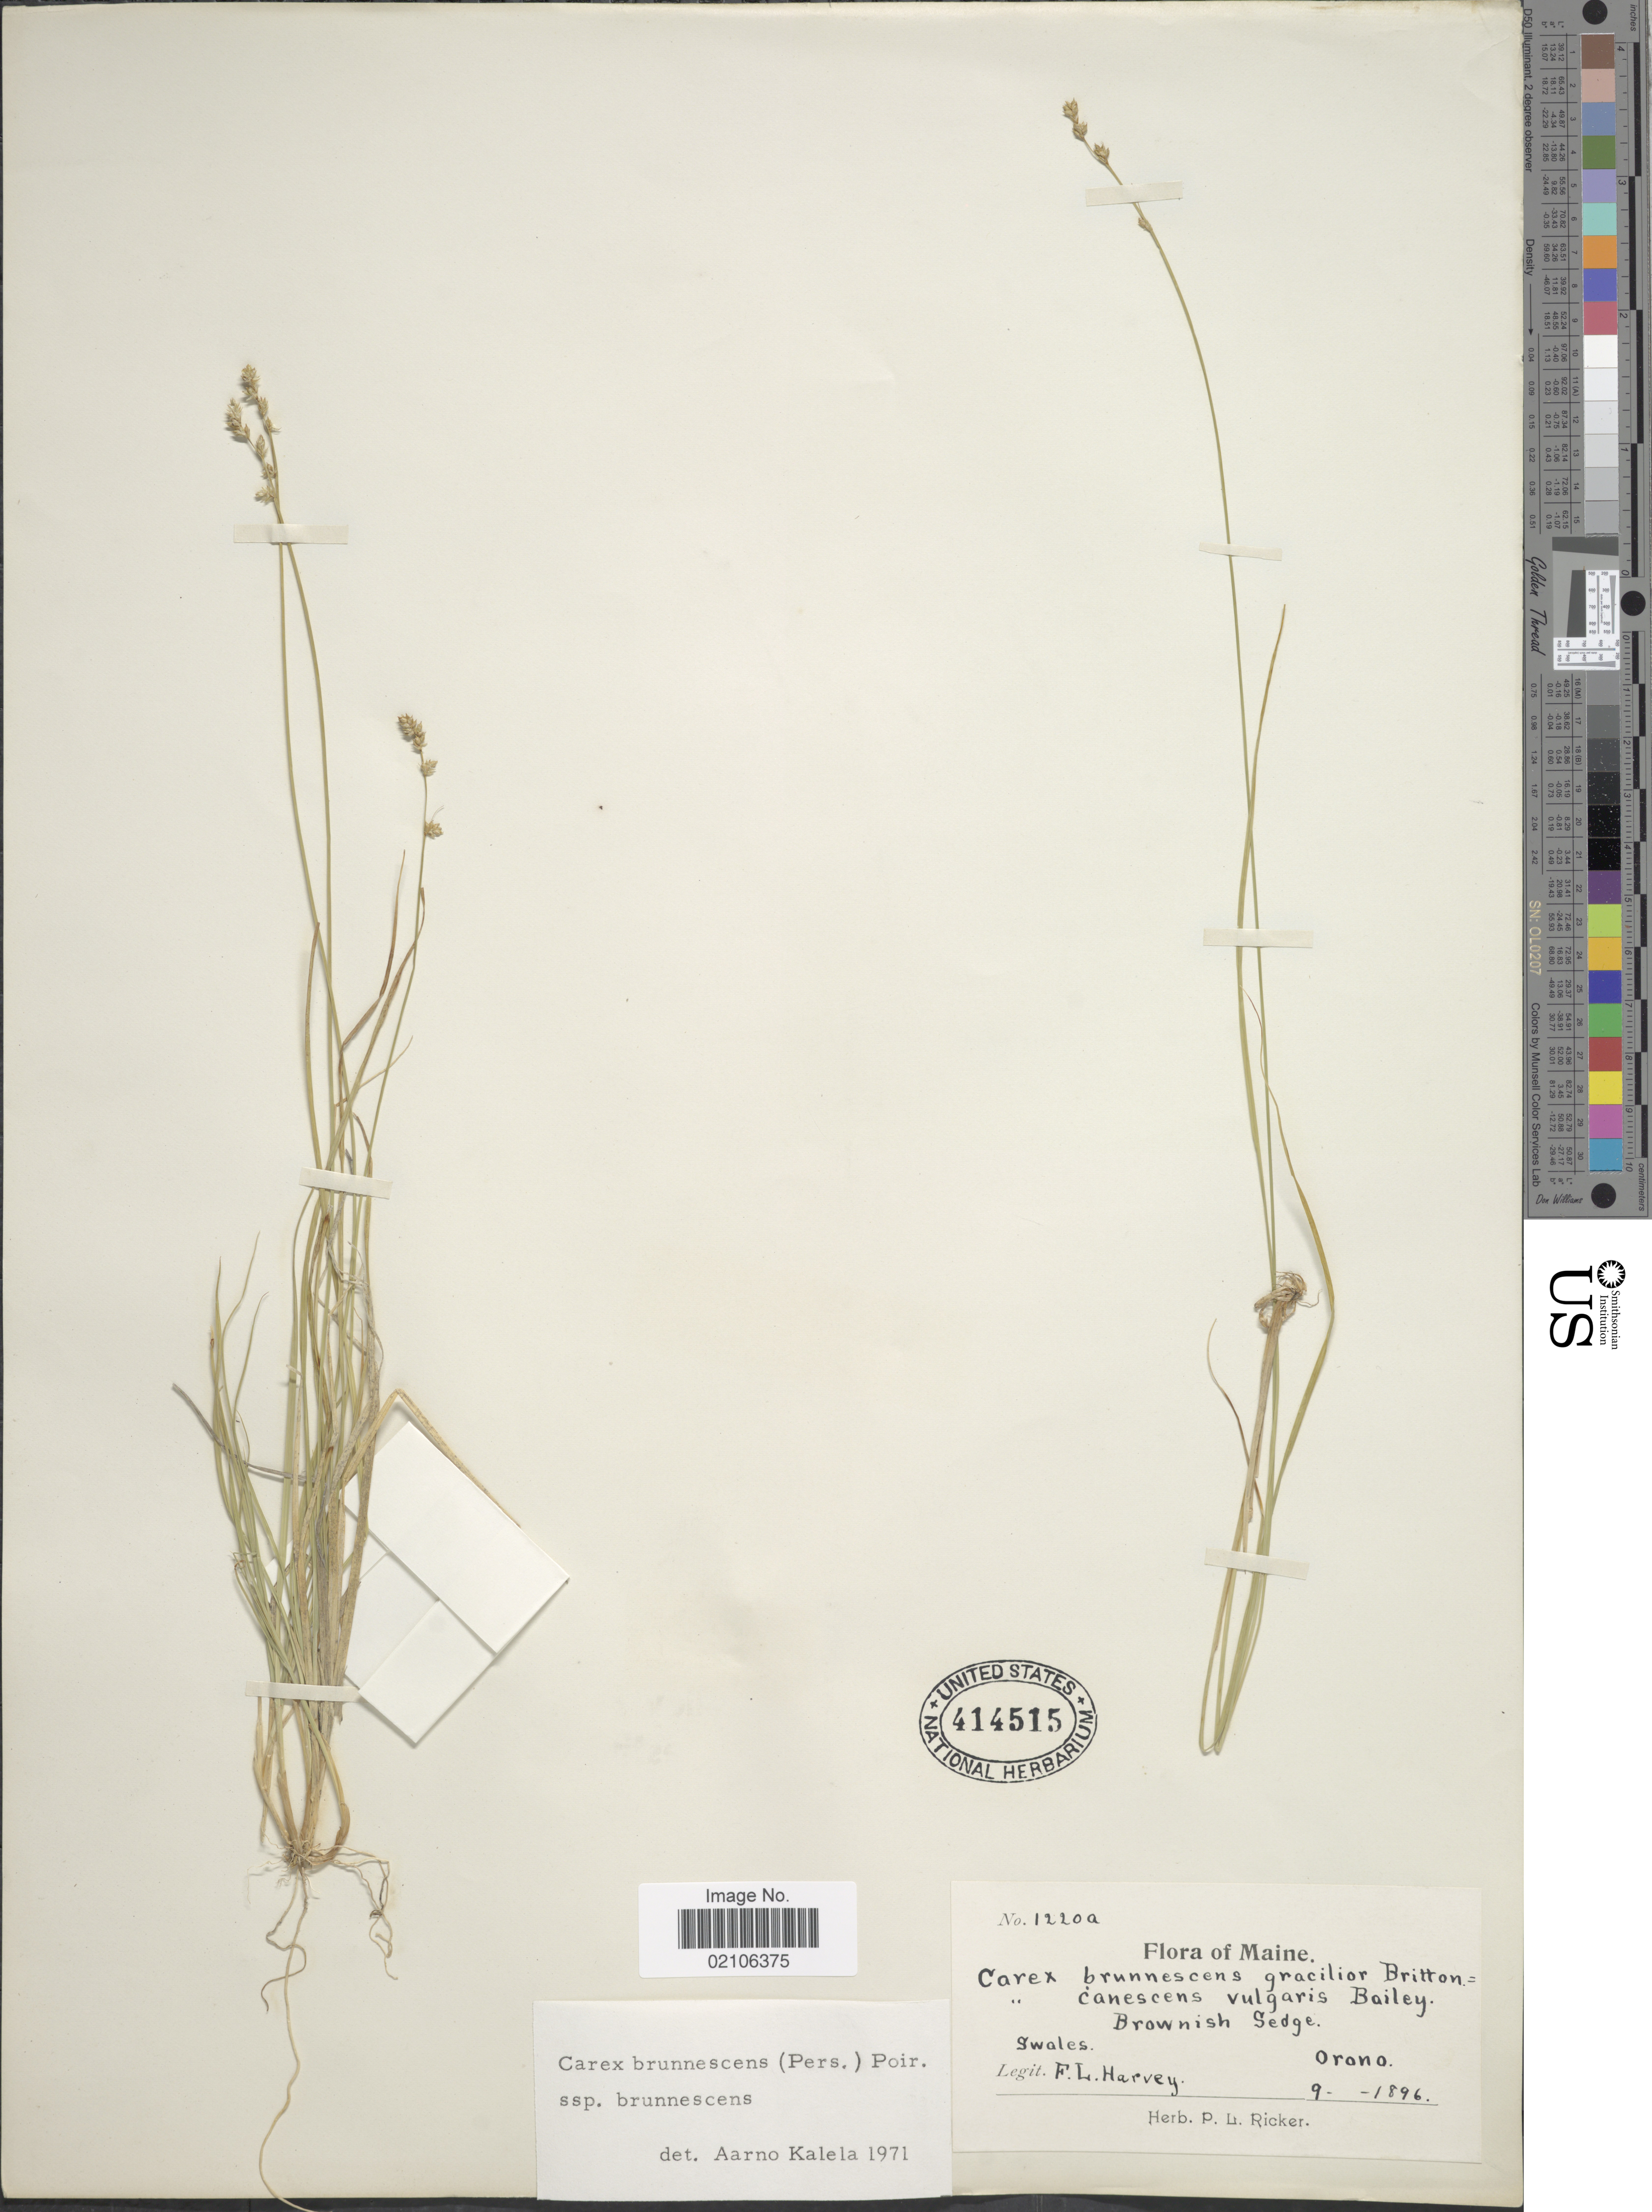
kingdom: Plantae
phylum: Tracheophyta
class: Liliopsida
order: Poales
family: Cyperaceae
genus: Carex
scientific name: Carex brunnescens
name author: (Pers.) Poir.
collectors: F. L. Harvey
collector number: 1220a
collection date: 1896-09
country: United States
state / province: Maine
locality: Swales, Orono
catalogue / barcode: US 414515